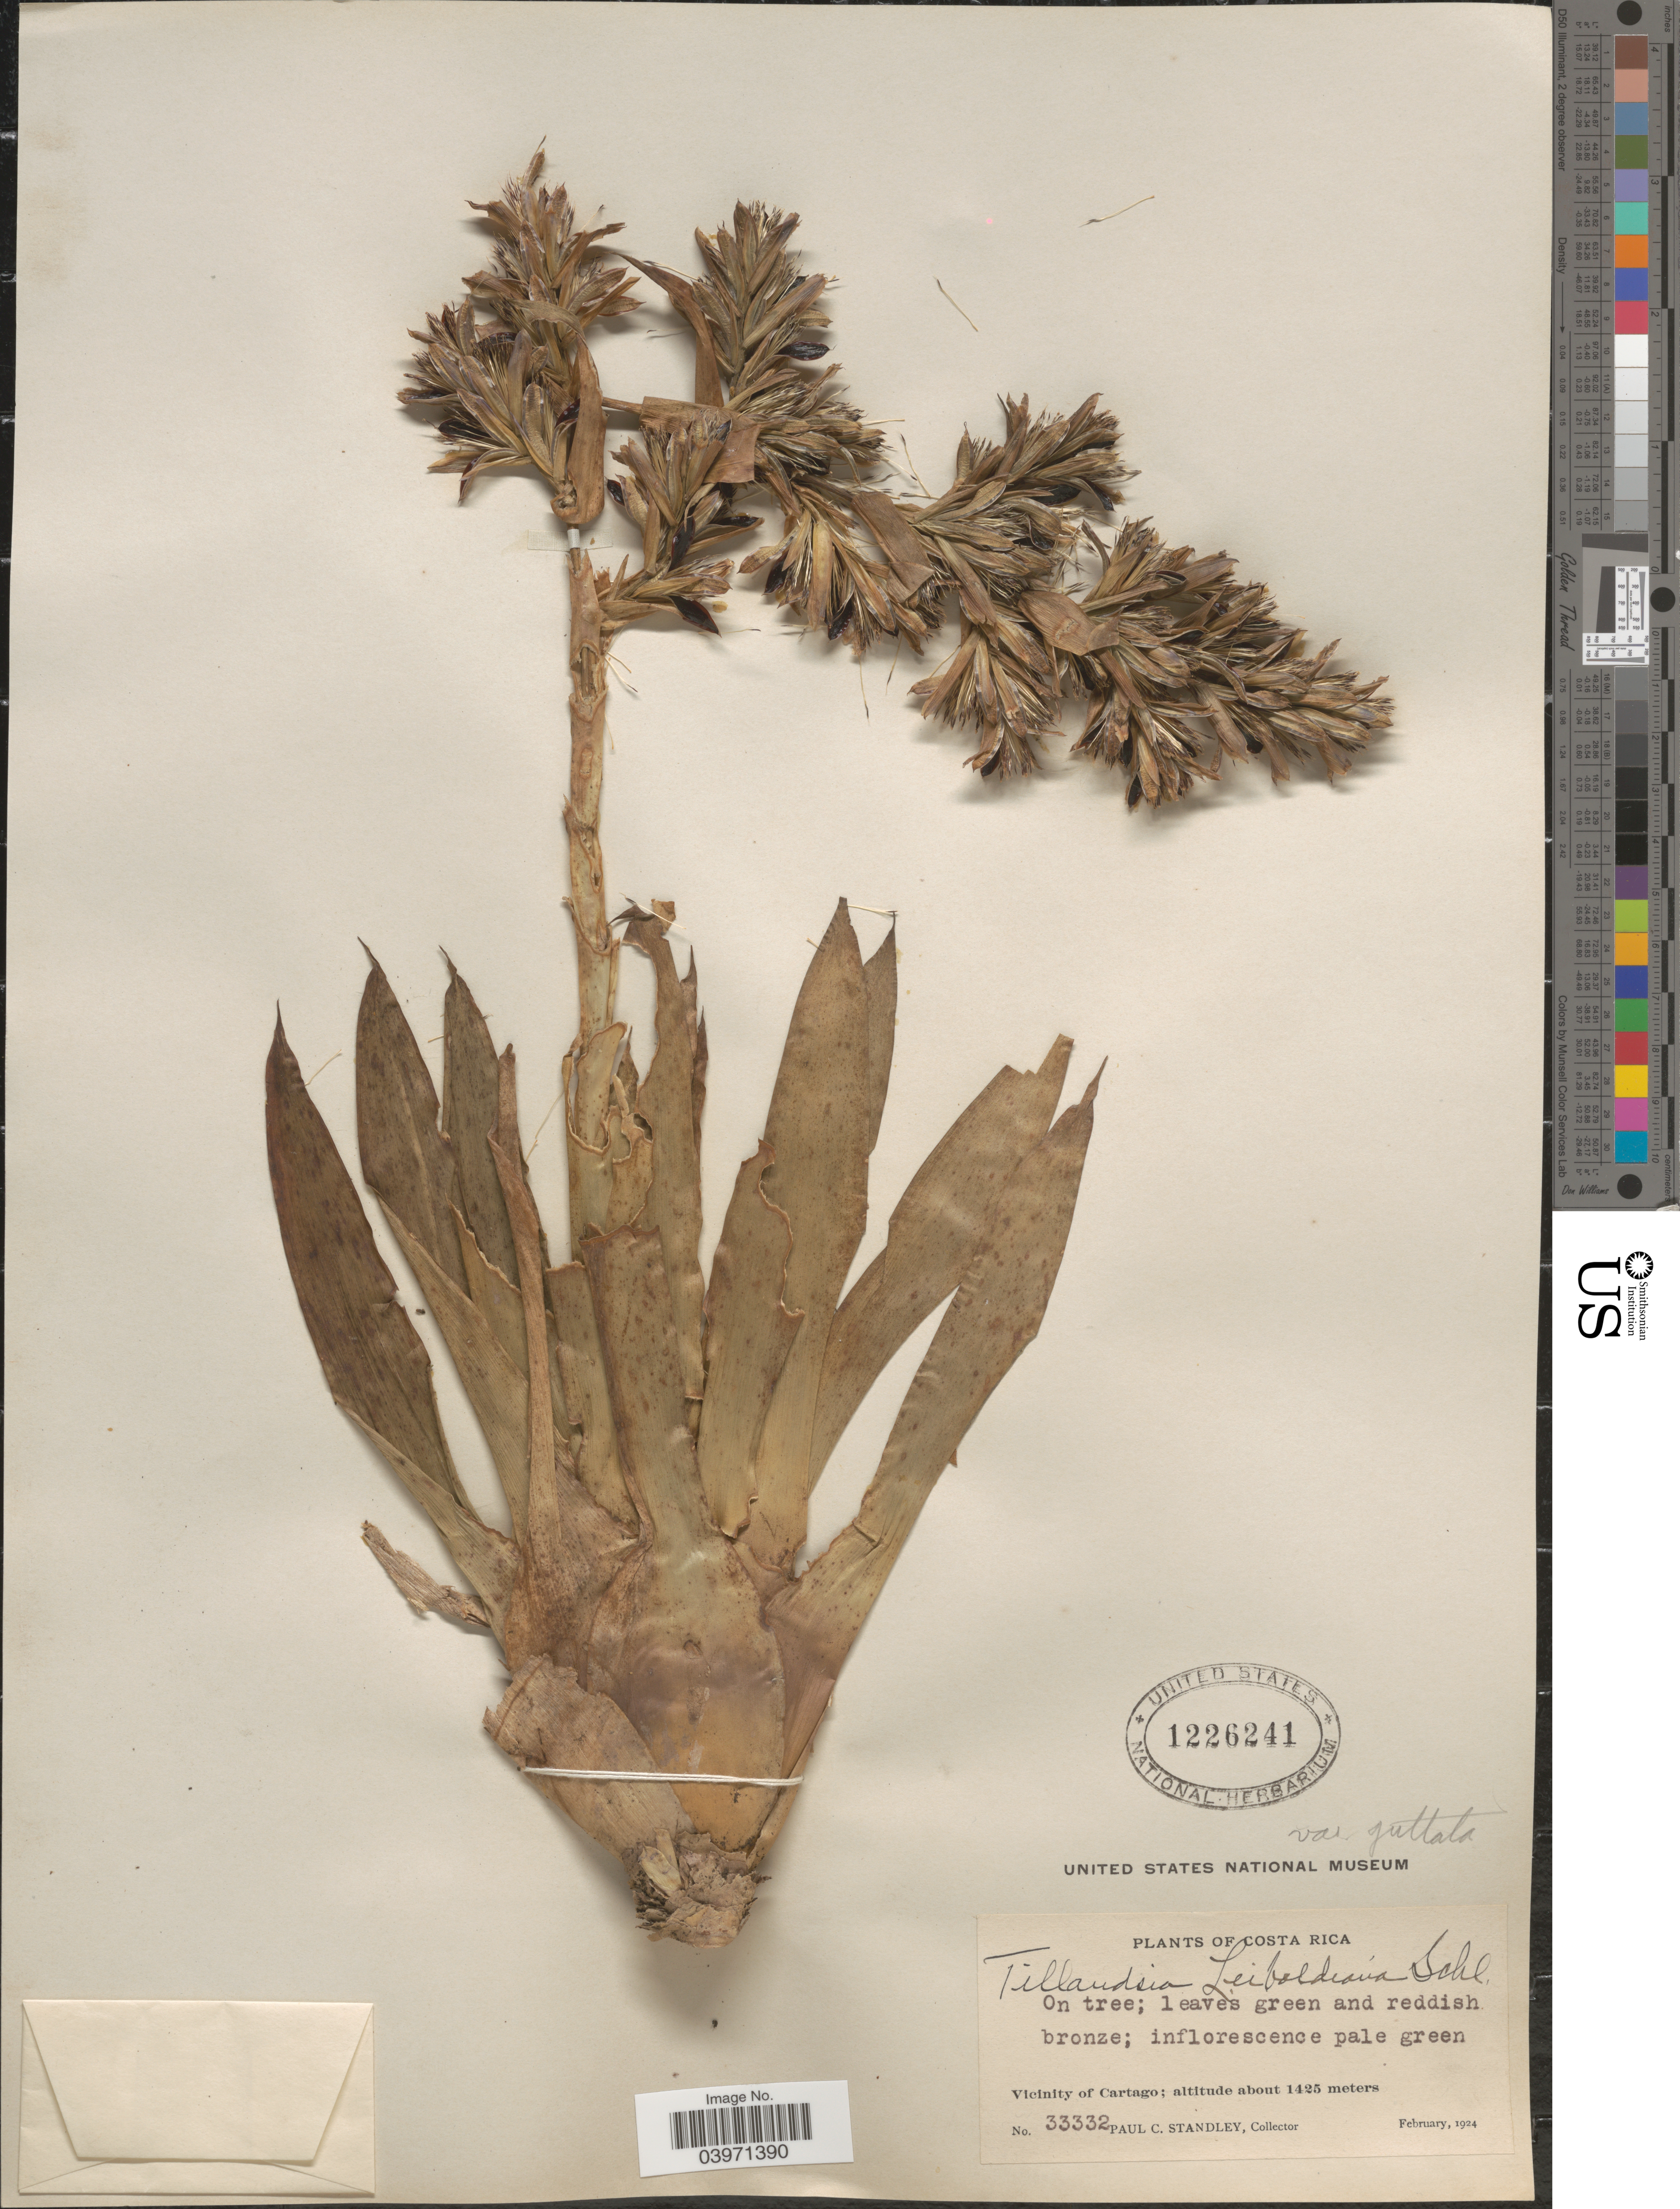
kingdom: Plantae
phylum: Tracheophyta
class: Liliopsida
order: Poales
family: Bromeliaceae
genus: Tillandsia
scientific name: Tillandsia leiboldiana var. guttata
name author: Hobbs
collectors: P. C. Standley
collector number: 33332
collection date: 1924-02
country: Costa Rica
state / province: Cartago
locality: Vicinity of Cartago.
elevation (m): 1425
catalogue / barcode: US 1226241